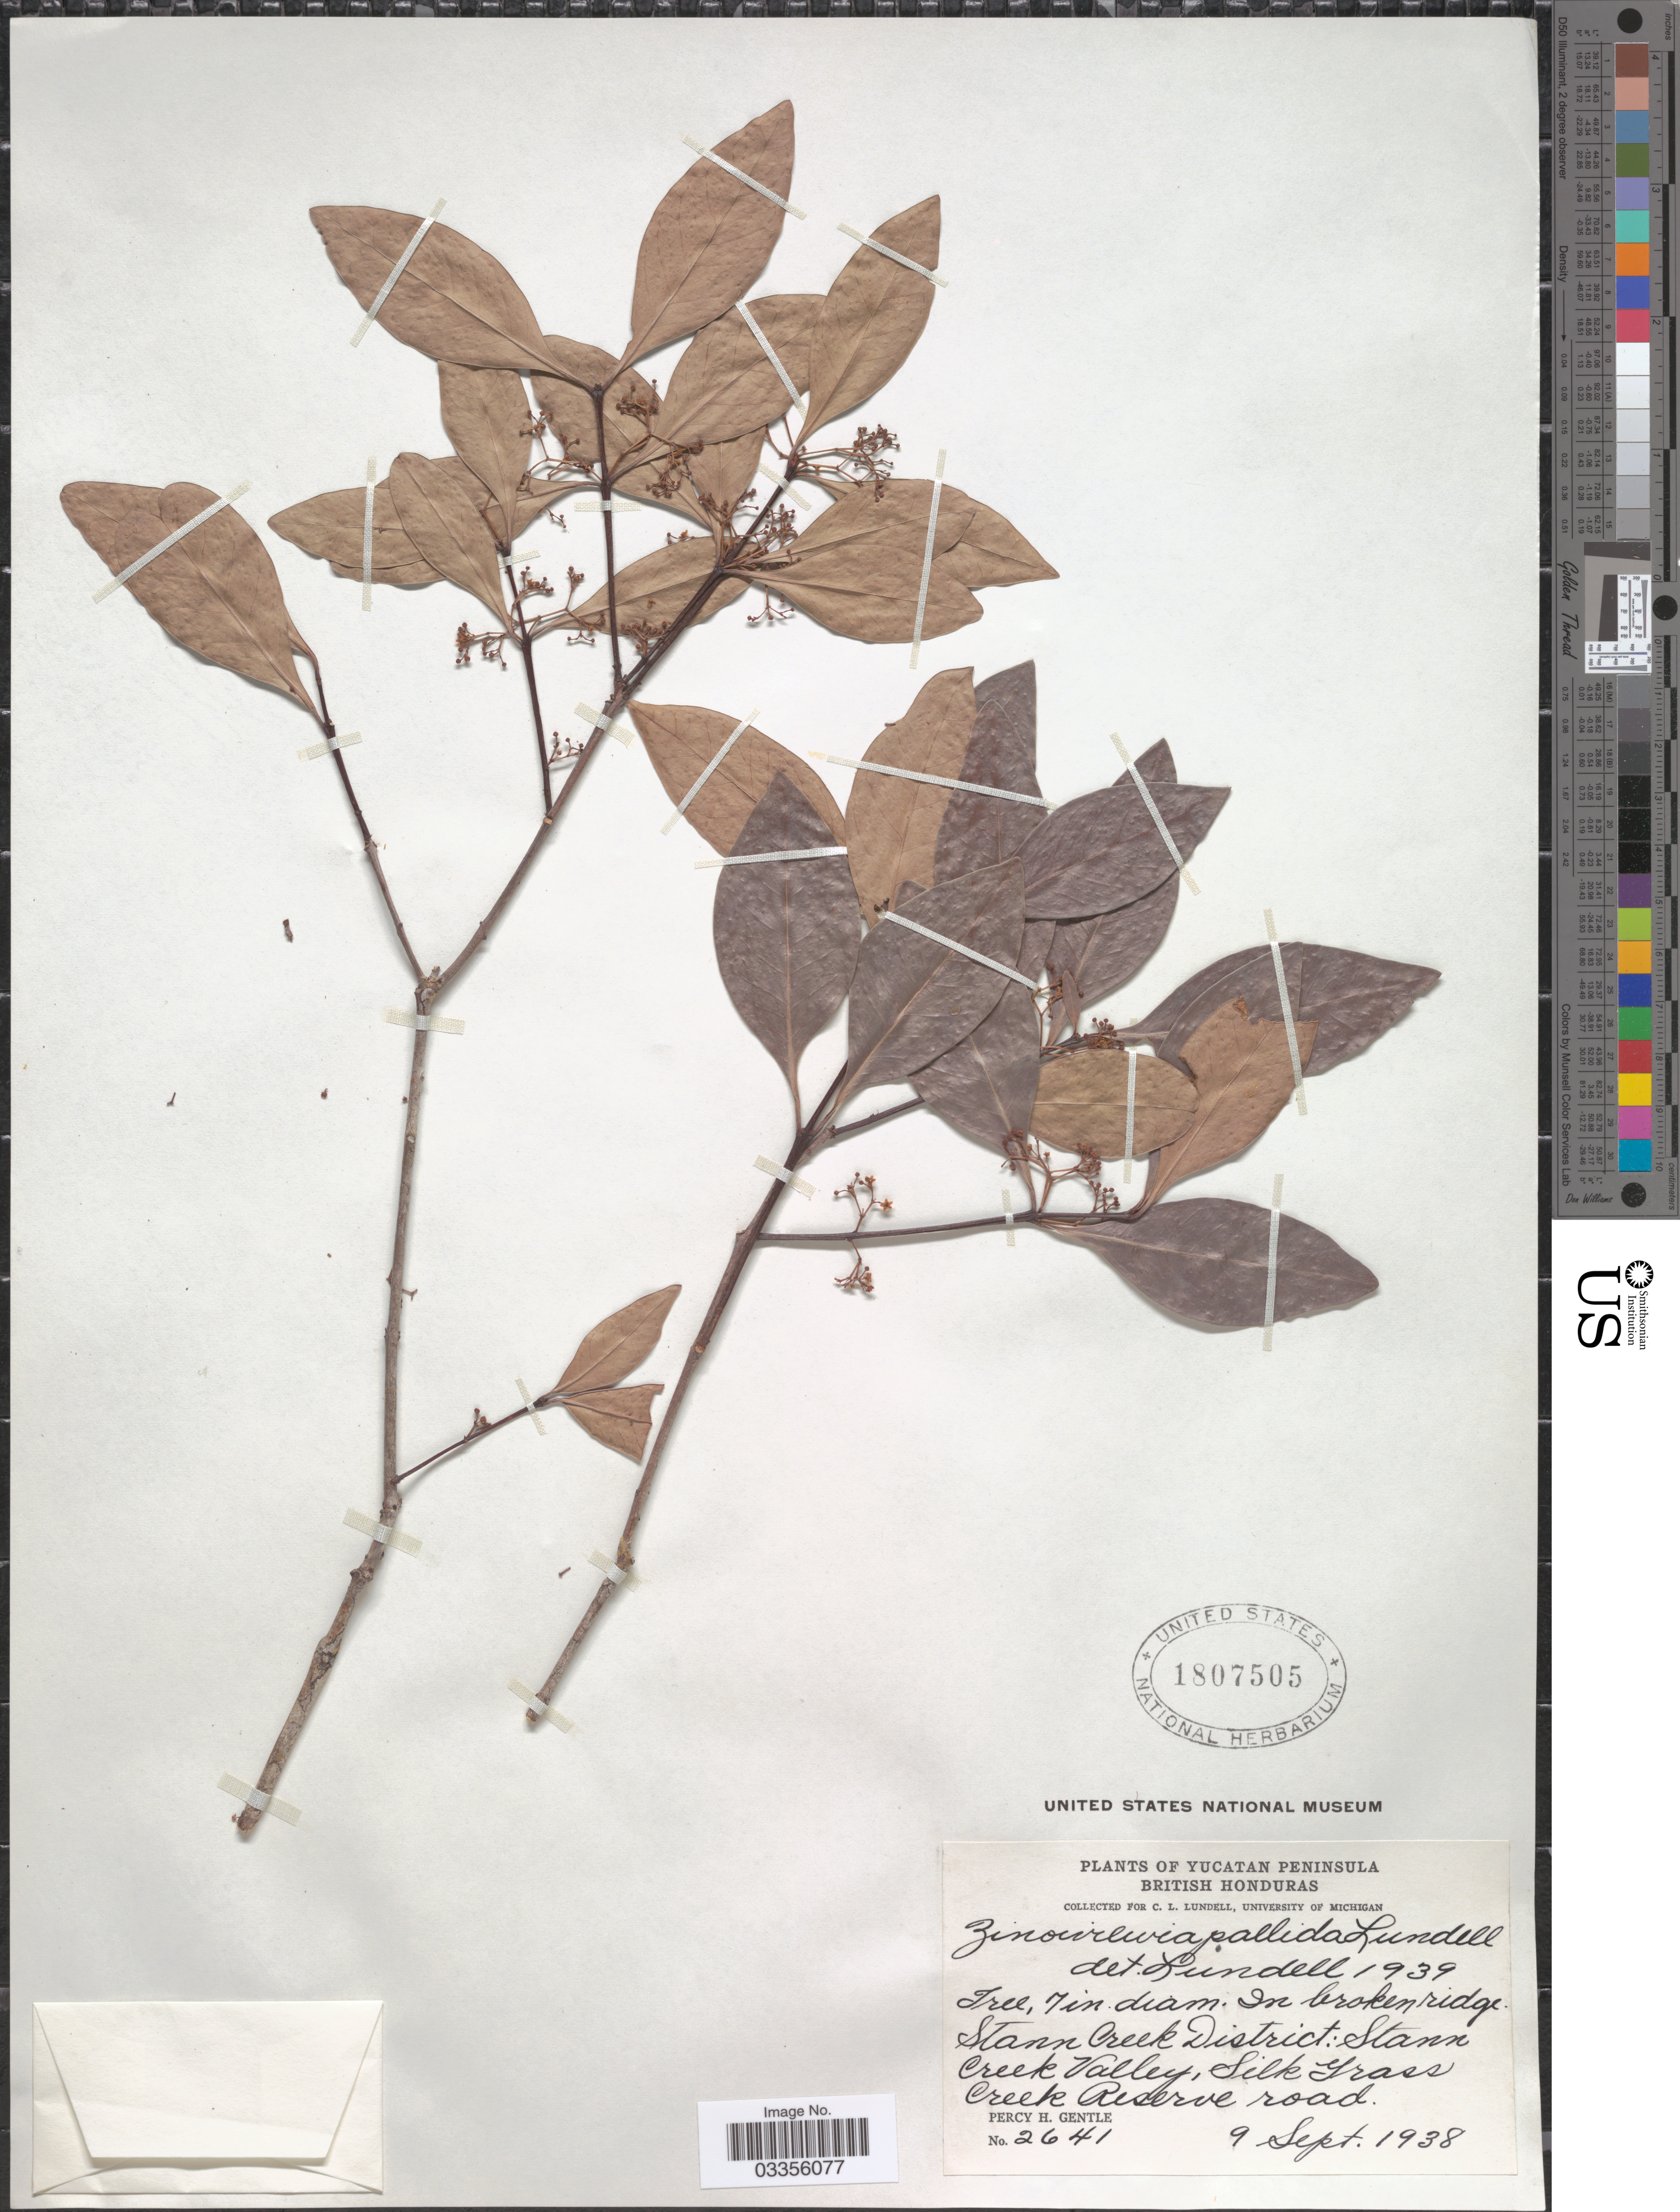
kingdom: Plantae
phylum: Tracheophyta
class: Magnoliopsida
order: Celastrales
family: Celastraceae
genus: Zinowiewia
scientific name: Zinowiewia pallida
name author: Lundell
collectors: P. H. Gentle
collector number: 2641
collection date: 1938-09-09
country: Belize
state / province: Stann Creek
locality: Yucatan Peninsula. British Honduras. Stann Creek District: Stann Creek Valley, Silk Grass Creek Reserve road.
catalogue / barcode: US 1807505